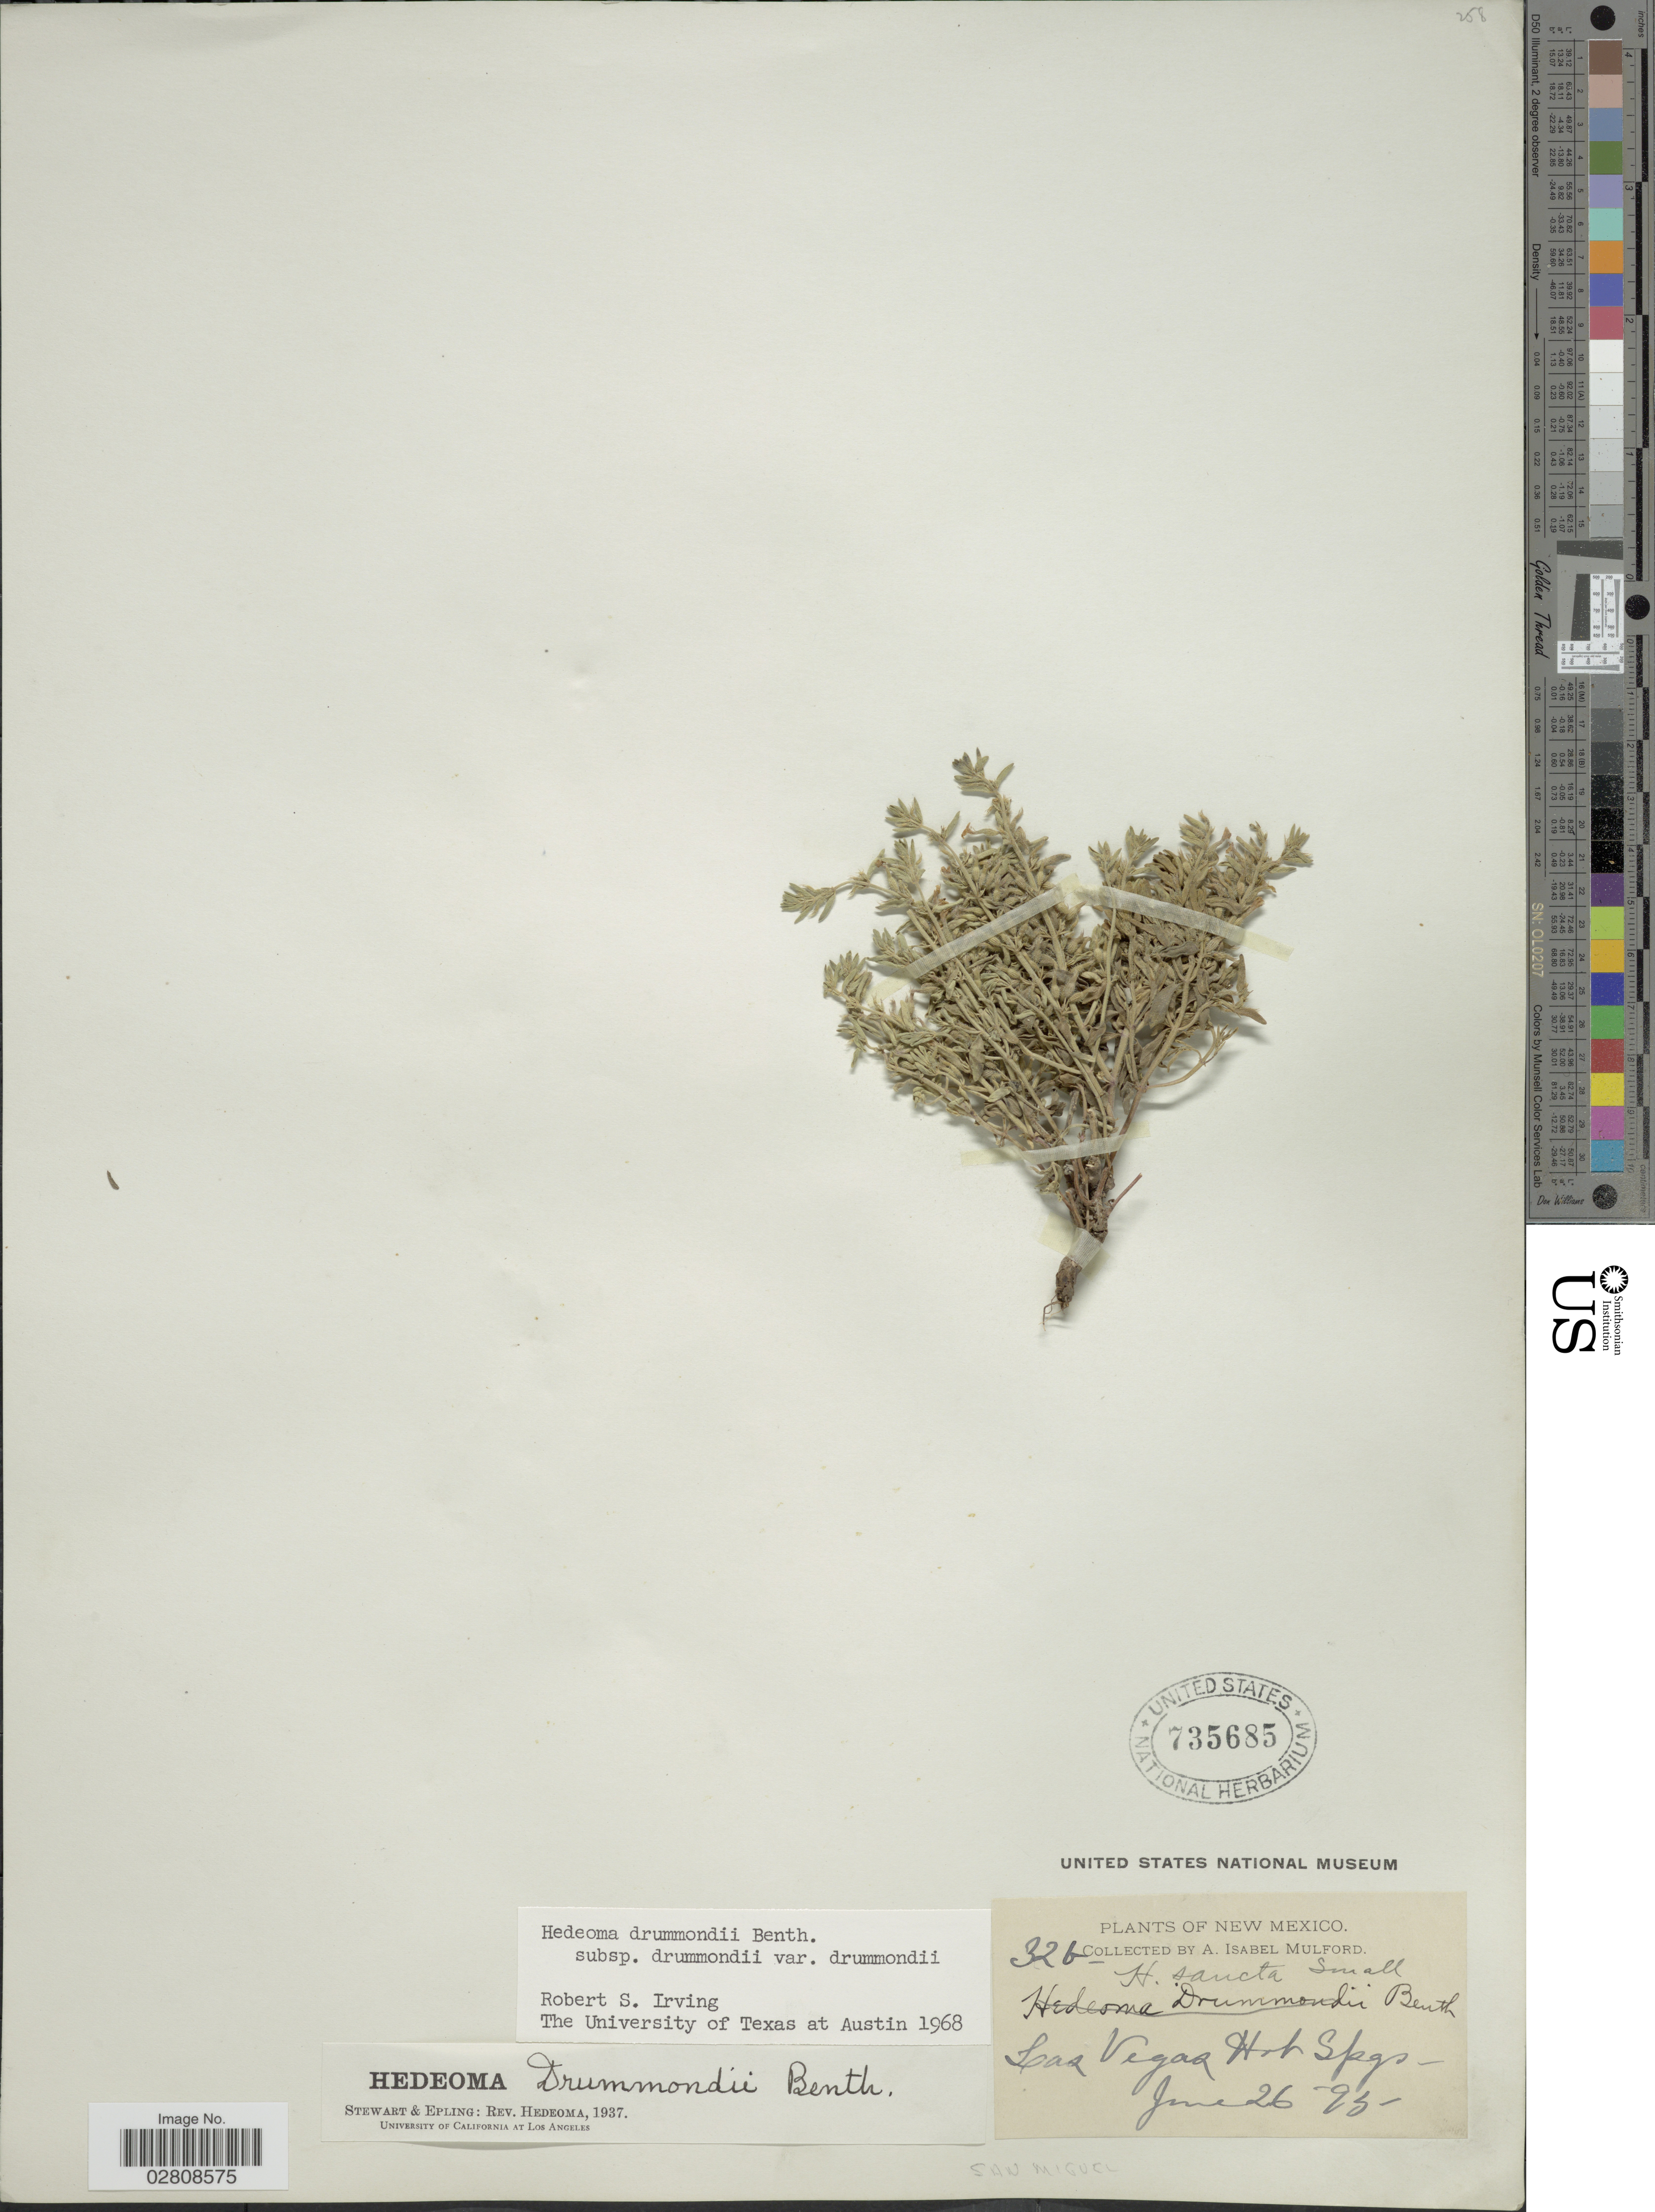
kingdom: Plantae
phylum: Tracheophyta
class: Magnoliopsida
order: Lamiales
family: Lamiaceae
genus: Hedeoma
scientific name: Hedeoma drummondii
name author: Benth.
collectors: A. Mulford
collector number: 32b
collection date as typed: Transcribed d/m/y: 26/6/95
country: United States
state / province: New Mexico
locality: Las Vegas Hot Spgs.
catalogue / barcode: US 735685